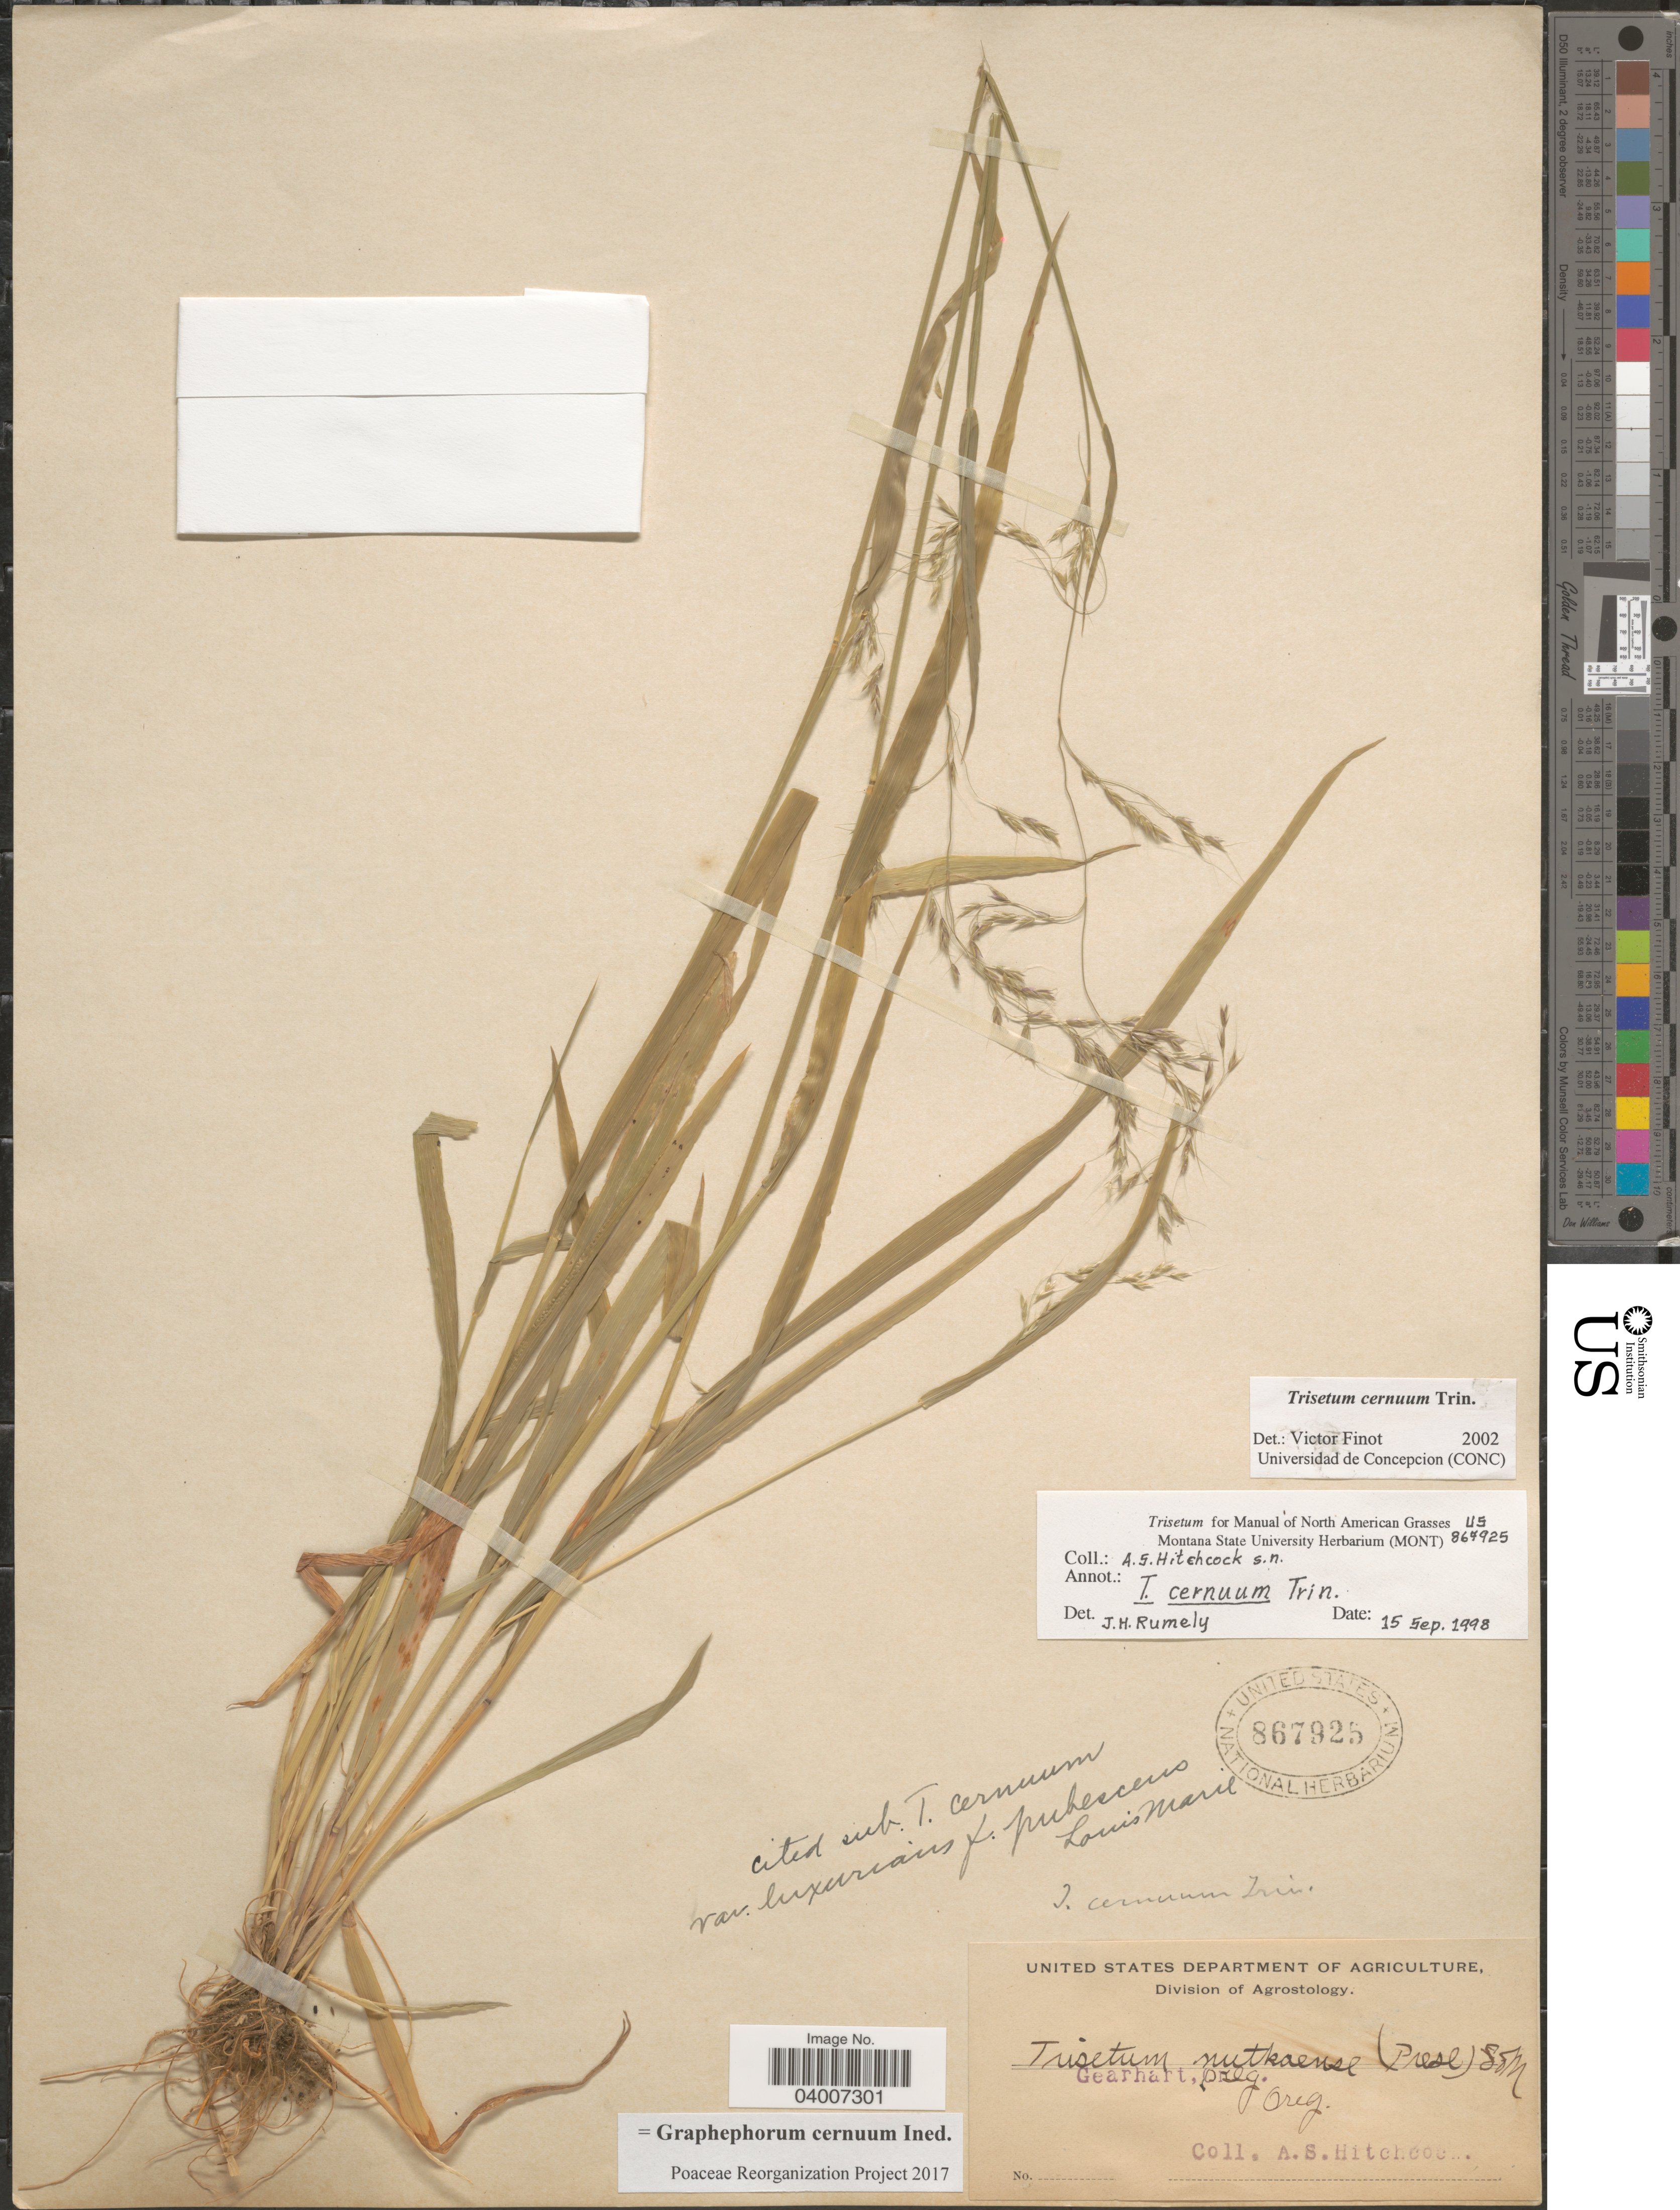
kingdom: Plantae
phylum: Tracheophyta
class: Liliopsida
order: Poales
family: Poaceae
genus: Graphephorum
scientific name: Graphephorum cernuum ined.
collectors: A. S. Hitchcock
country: United States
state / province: Oregon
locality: Gearhart.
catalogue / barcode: US 867925